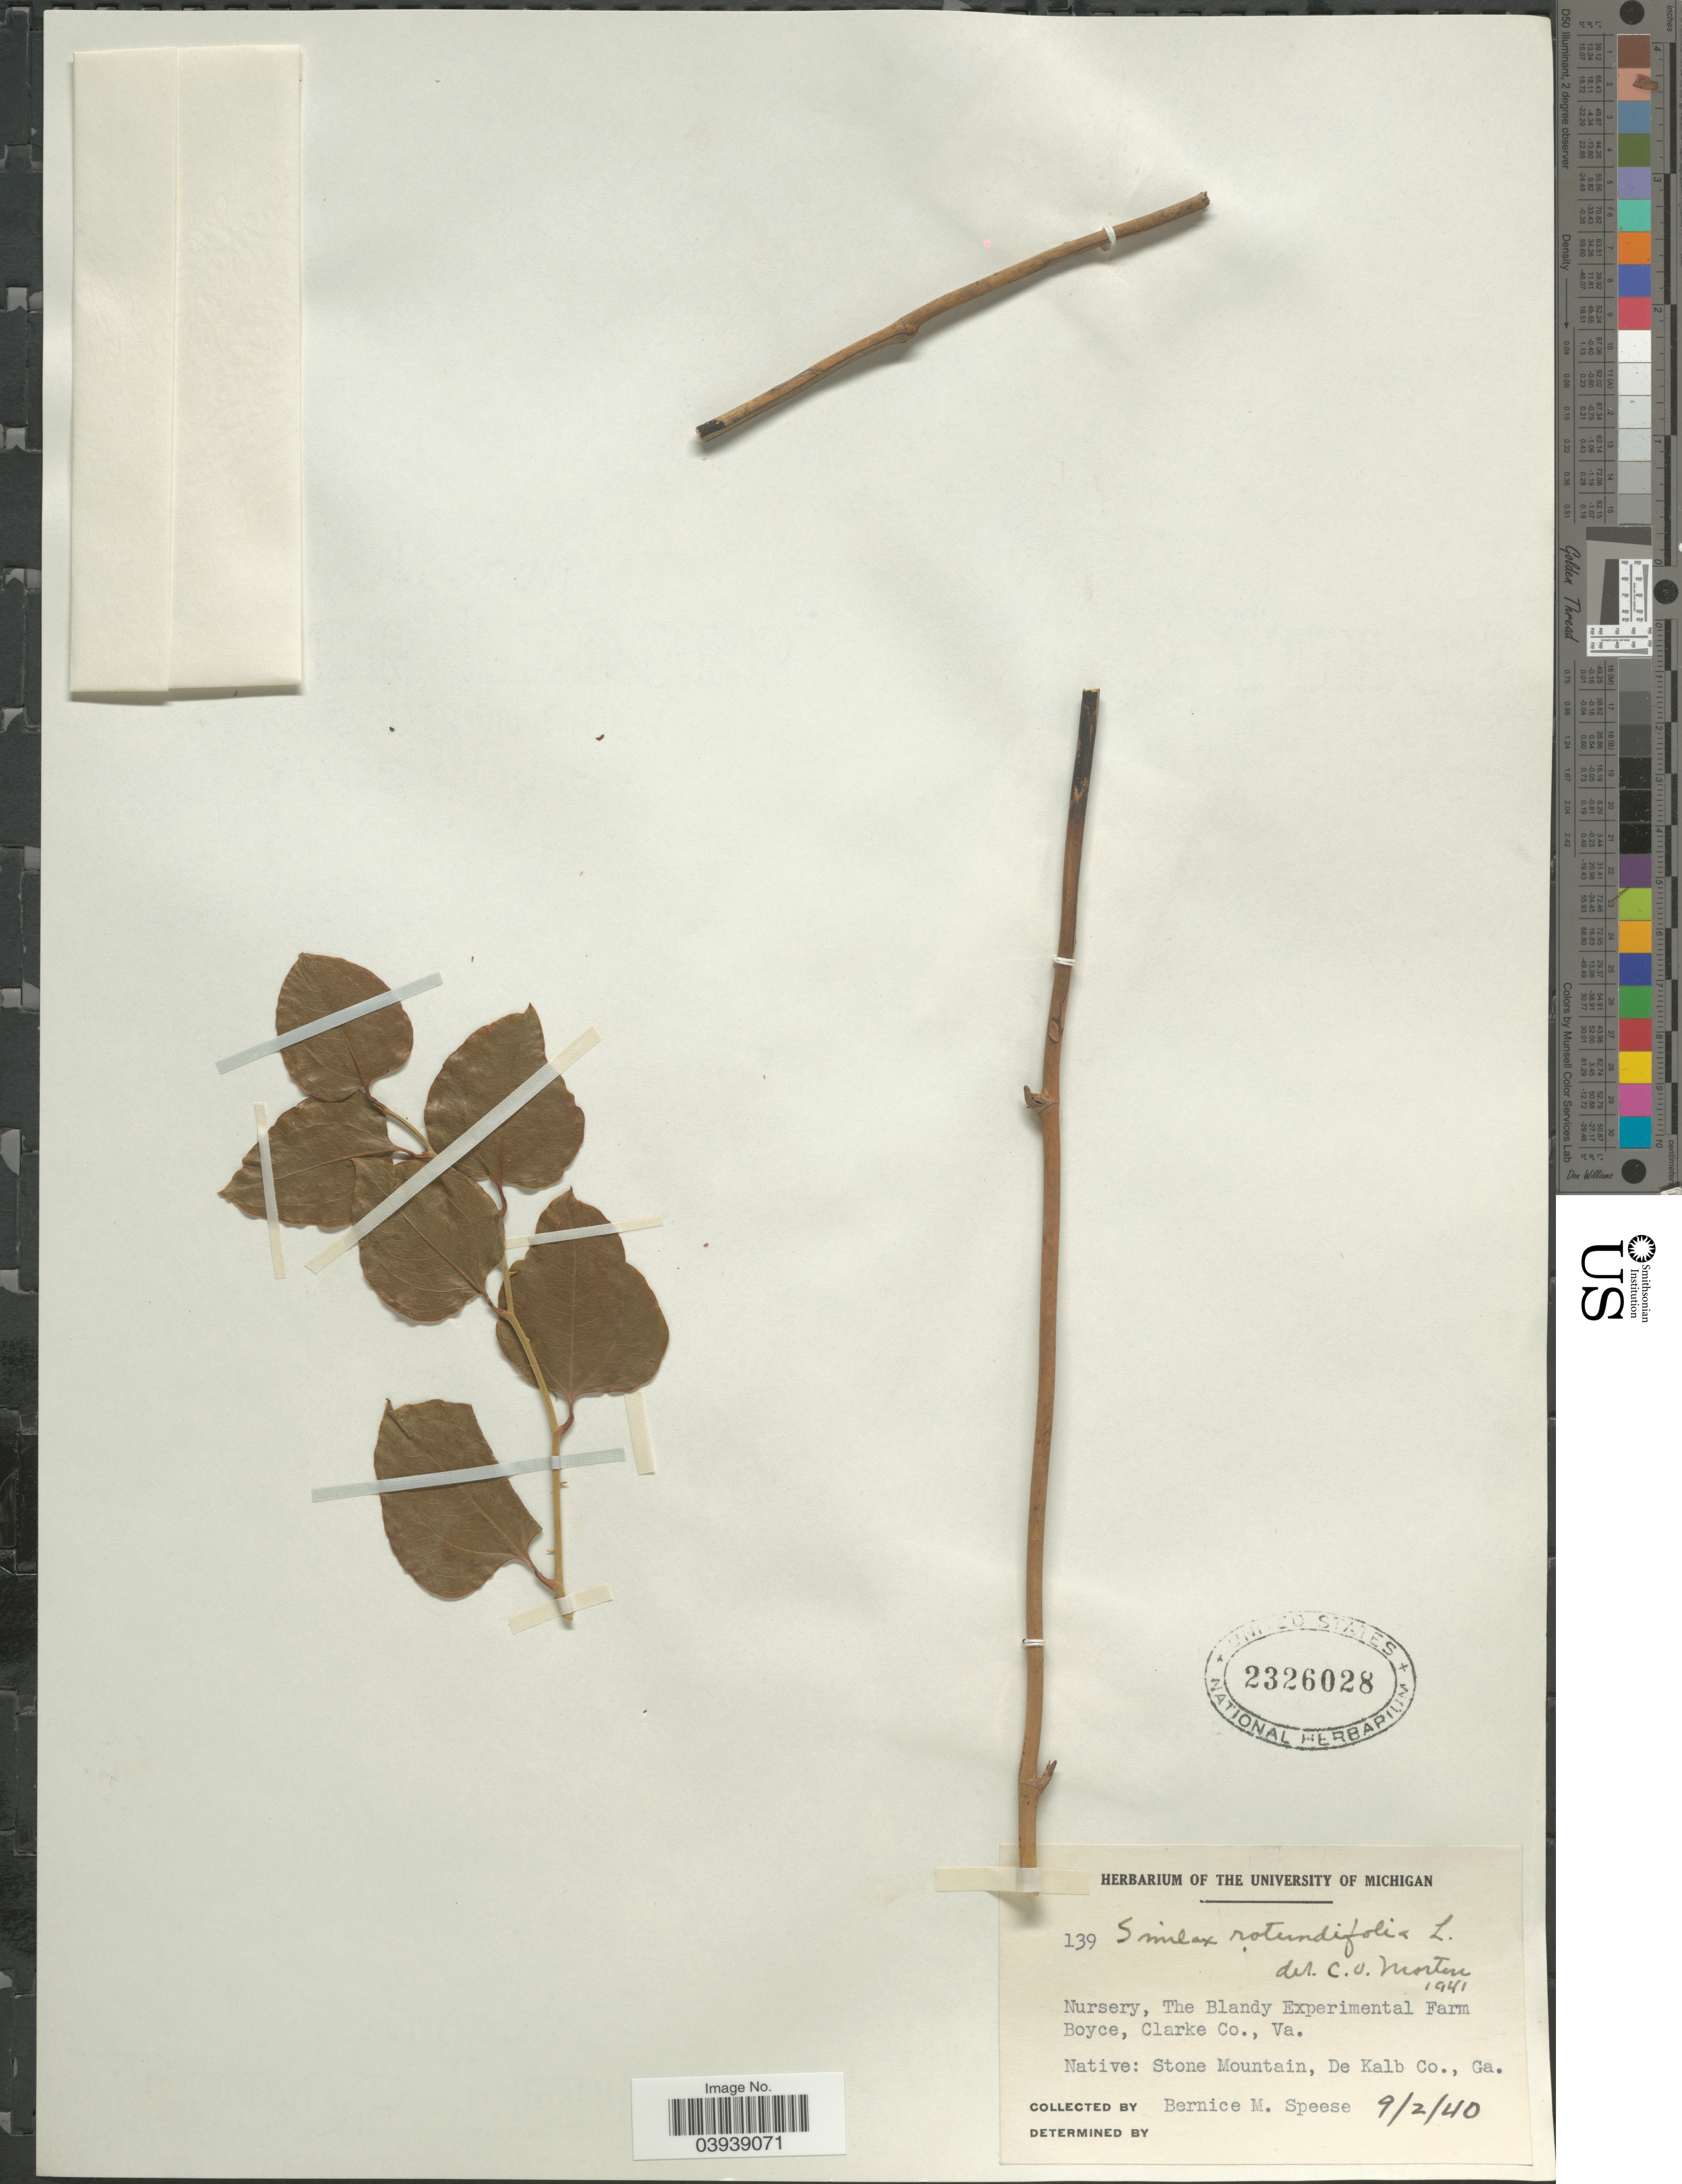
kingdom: Plantae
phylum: Tracheophyta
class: Liliopsida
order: Liliales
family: Smilacaceae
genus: Smilax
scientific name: Smilax rotundifolia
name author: L.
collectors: B. Speese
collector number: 139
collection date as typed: Transcribed d/m/y: 2/9/40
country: United States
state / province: Virginia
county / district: Clarke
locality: Nursery, The Blandy Experimental Farm. Boyce, Clarke Co.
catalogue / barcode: US 2326028